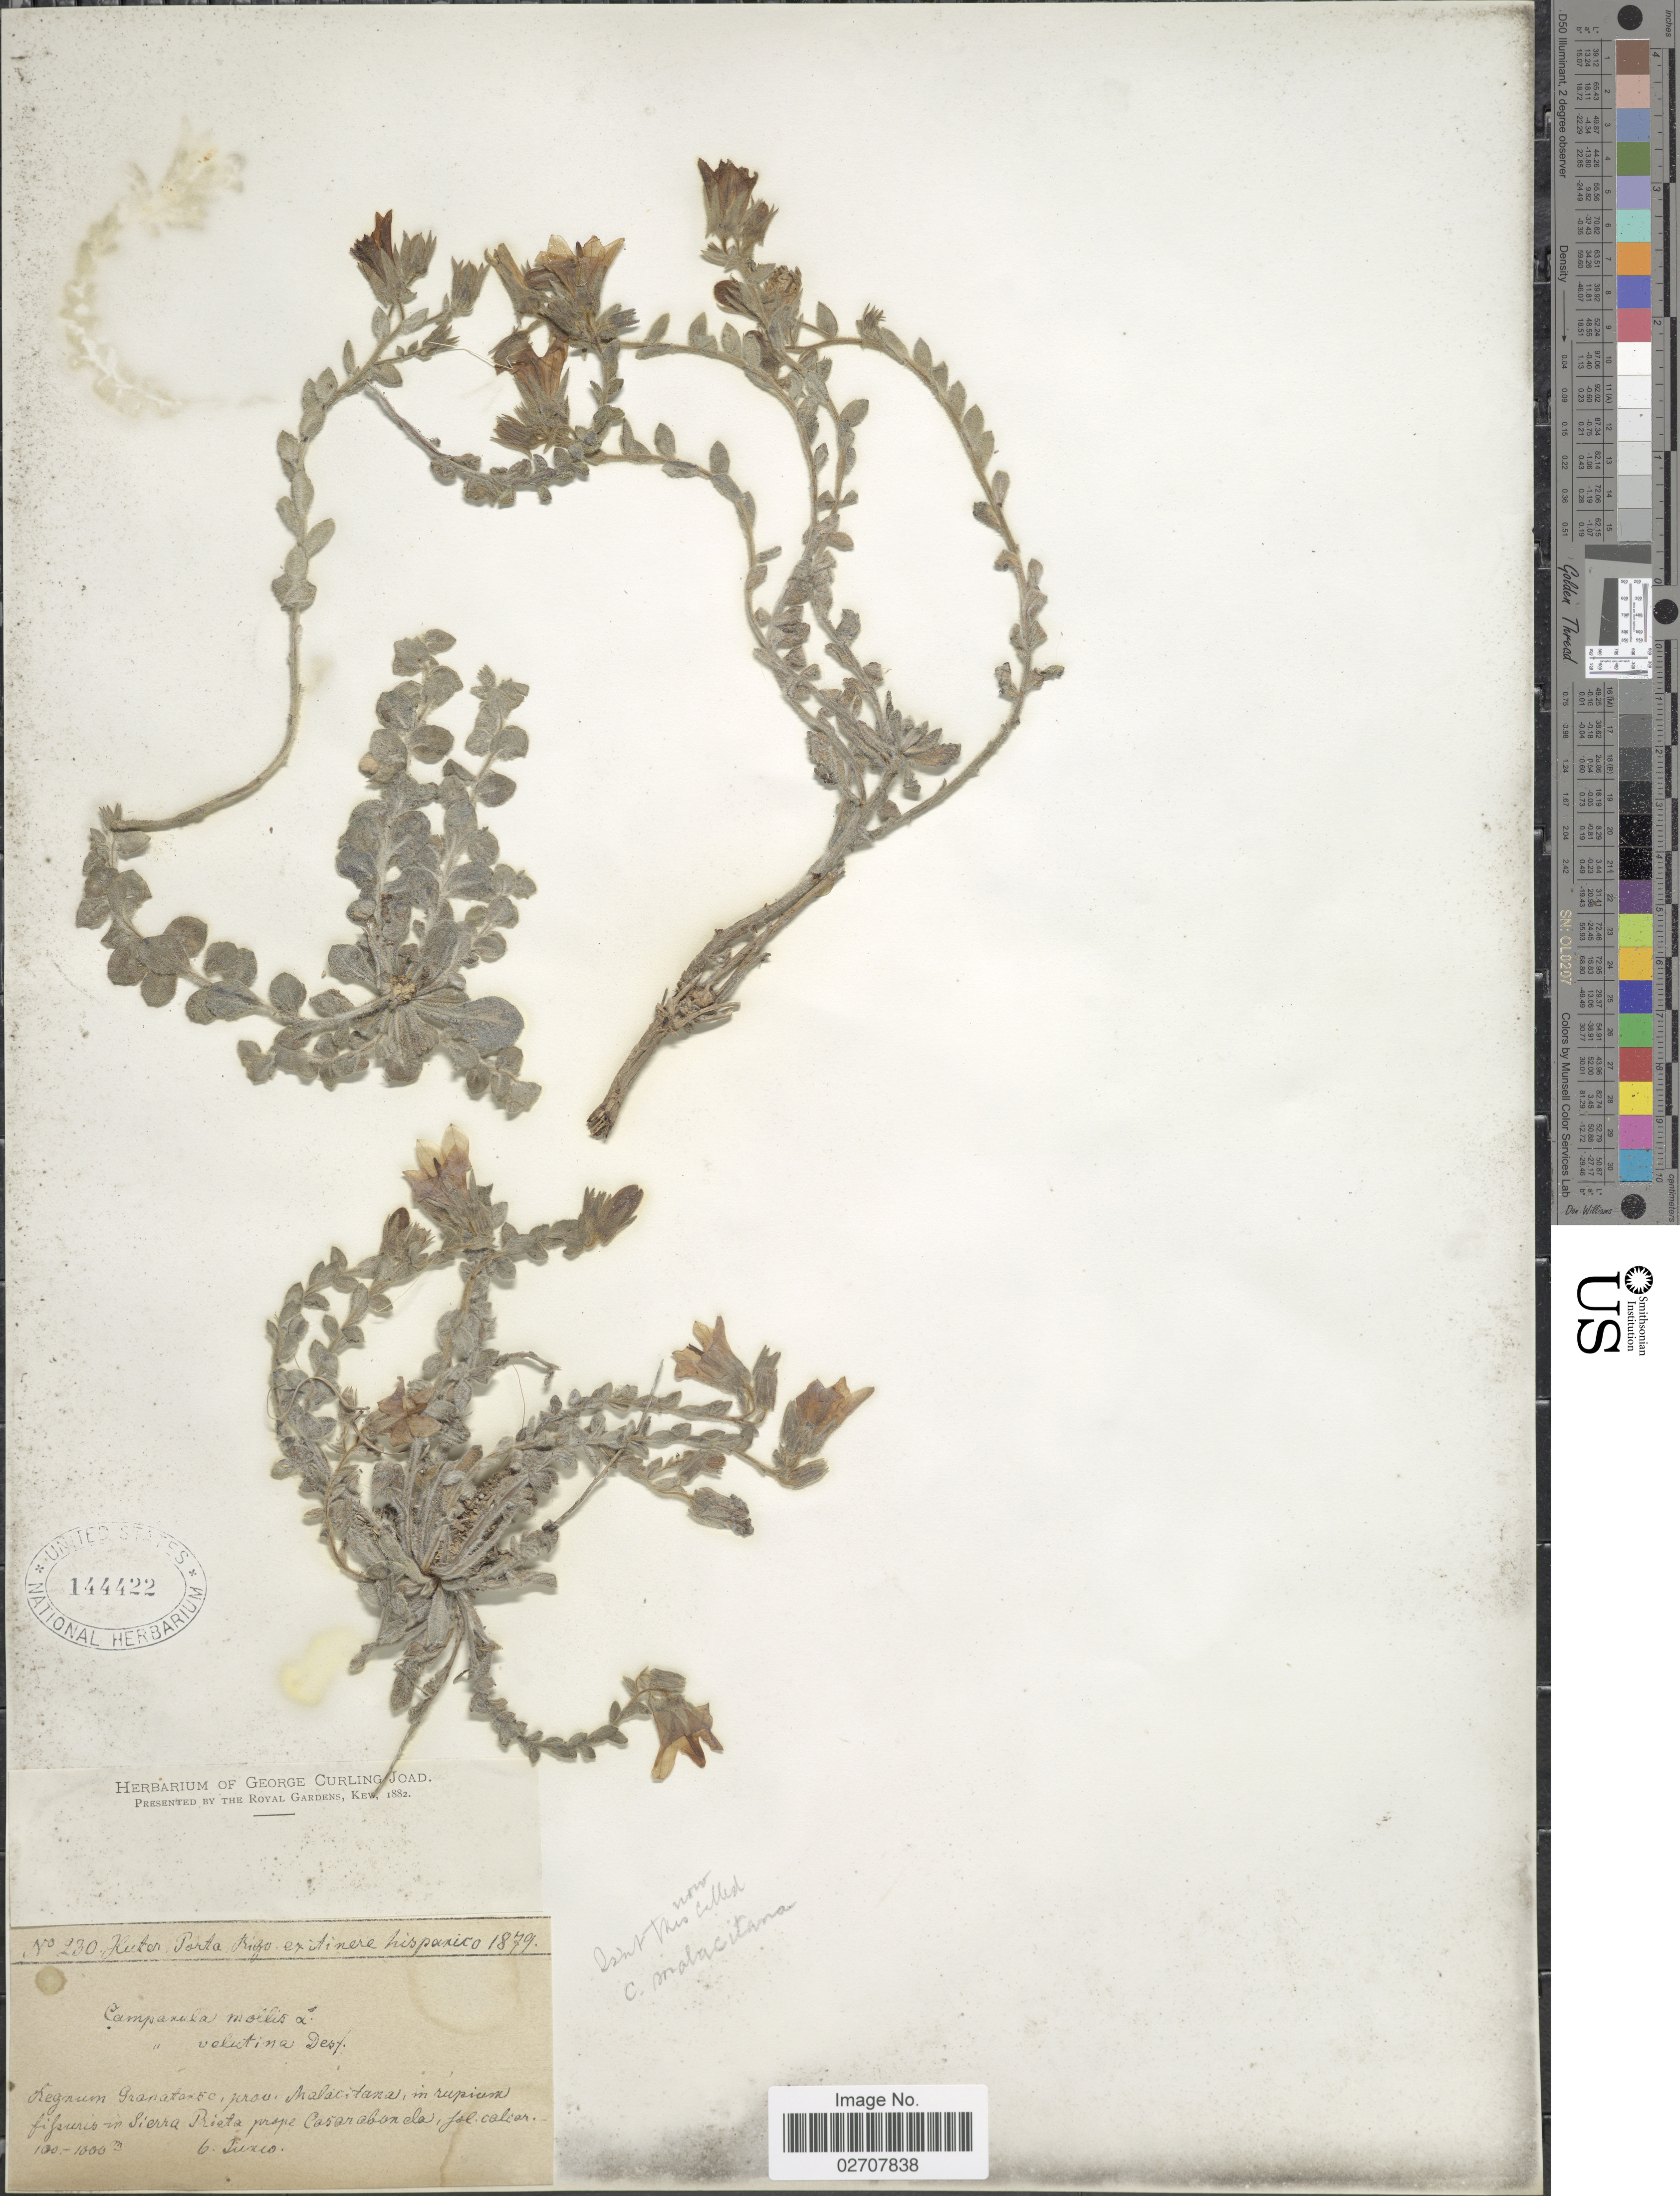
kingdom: Plantae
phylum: Tracheophyta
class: Magnoliopsida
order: Asterales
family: Campanulaceae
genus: Campanula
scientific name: Campanula mollis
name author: L.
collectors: -. Huter, -- Porta & -- Rigo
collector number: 230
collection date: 1879-06-06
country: Spain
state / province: Andalucía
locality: Hispanico. Regnum Granatarse, prov. Malacitana, in rupium fissuris in Sierra Prieta prope Casarabonela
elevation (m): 100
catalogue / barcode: US 144422